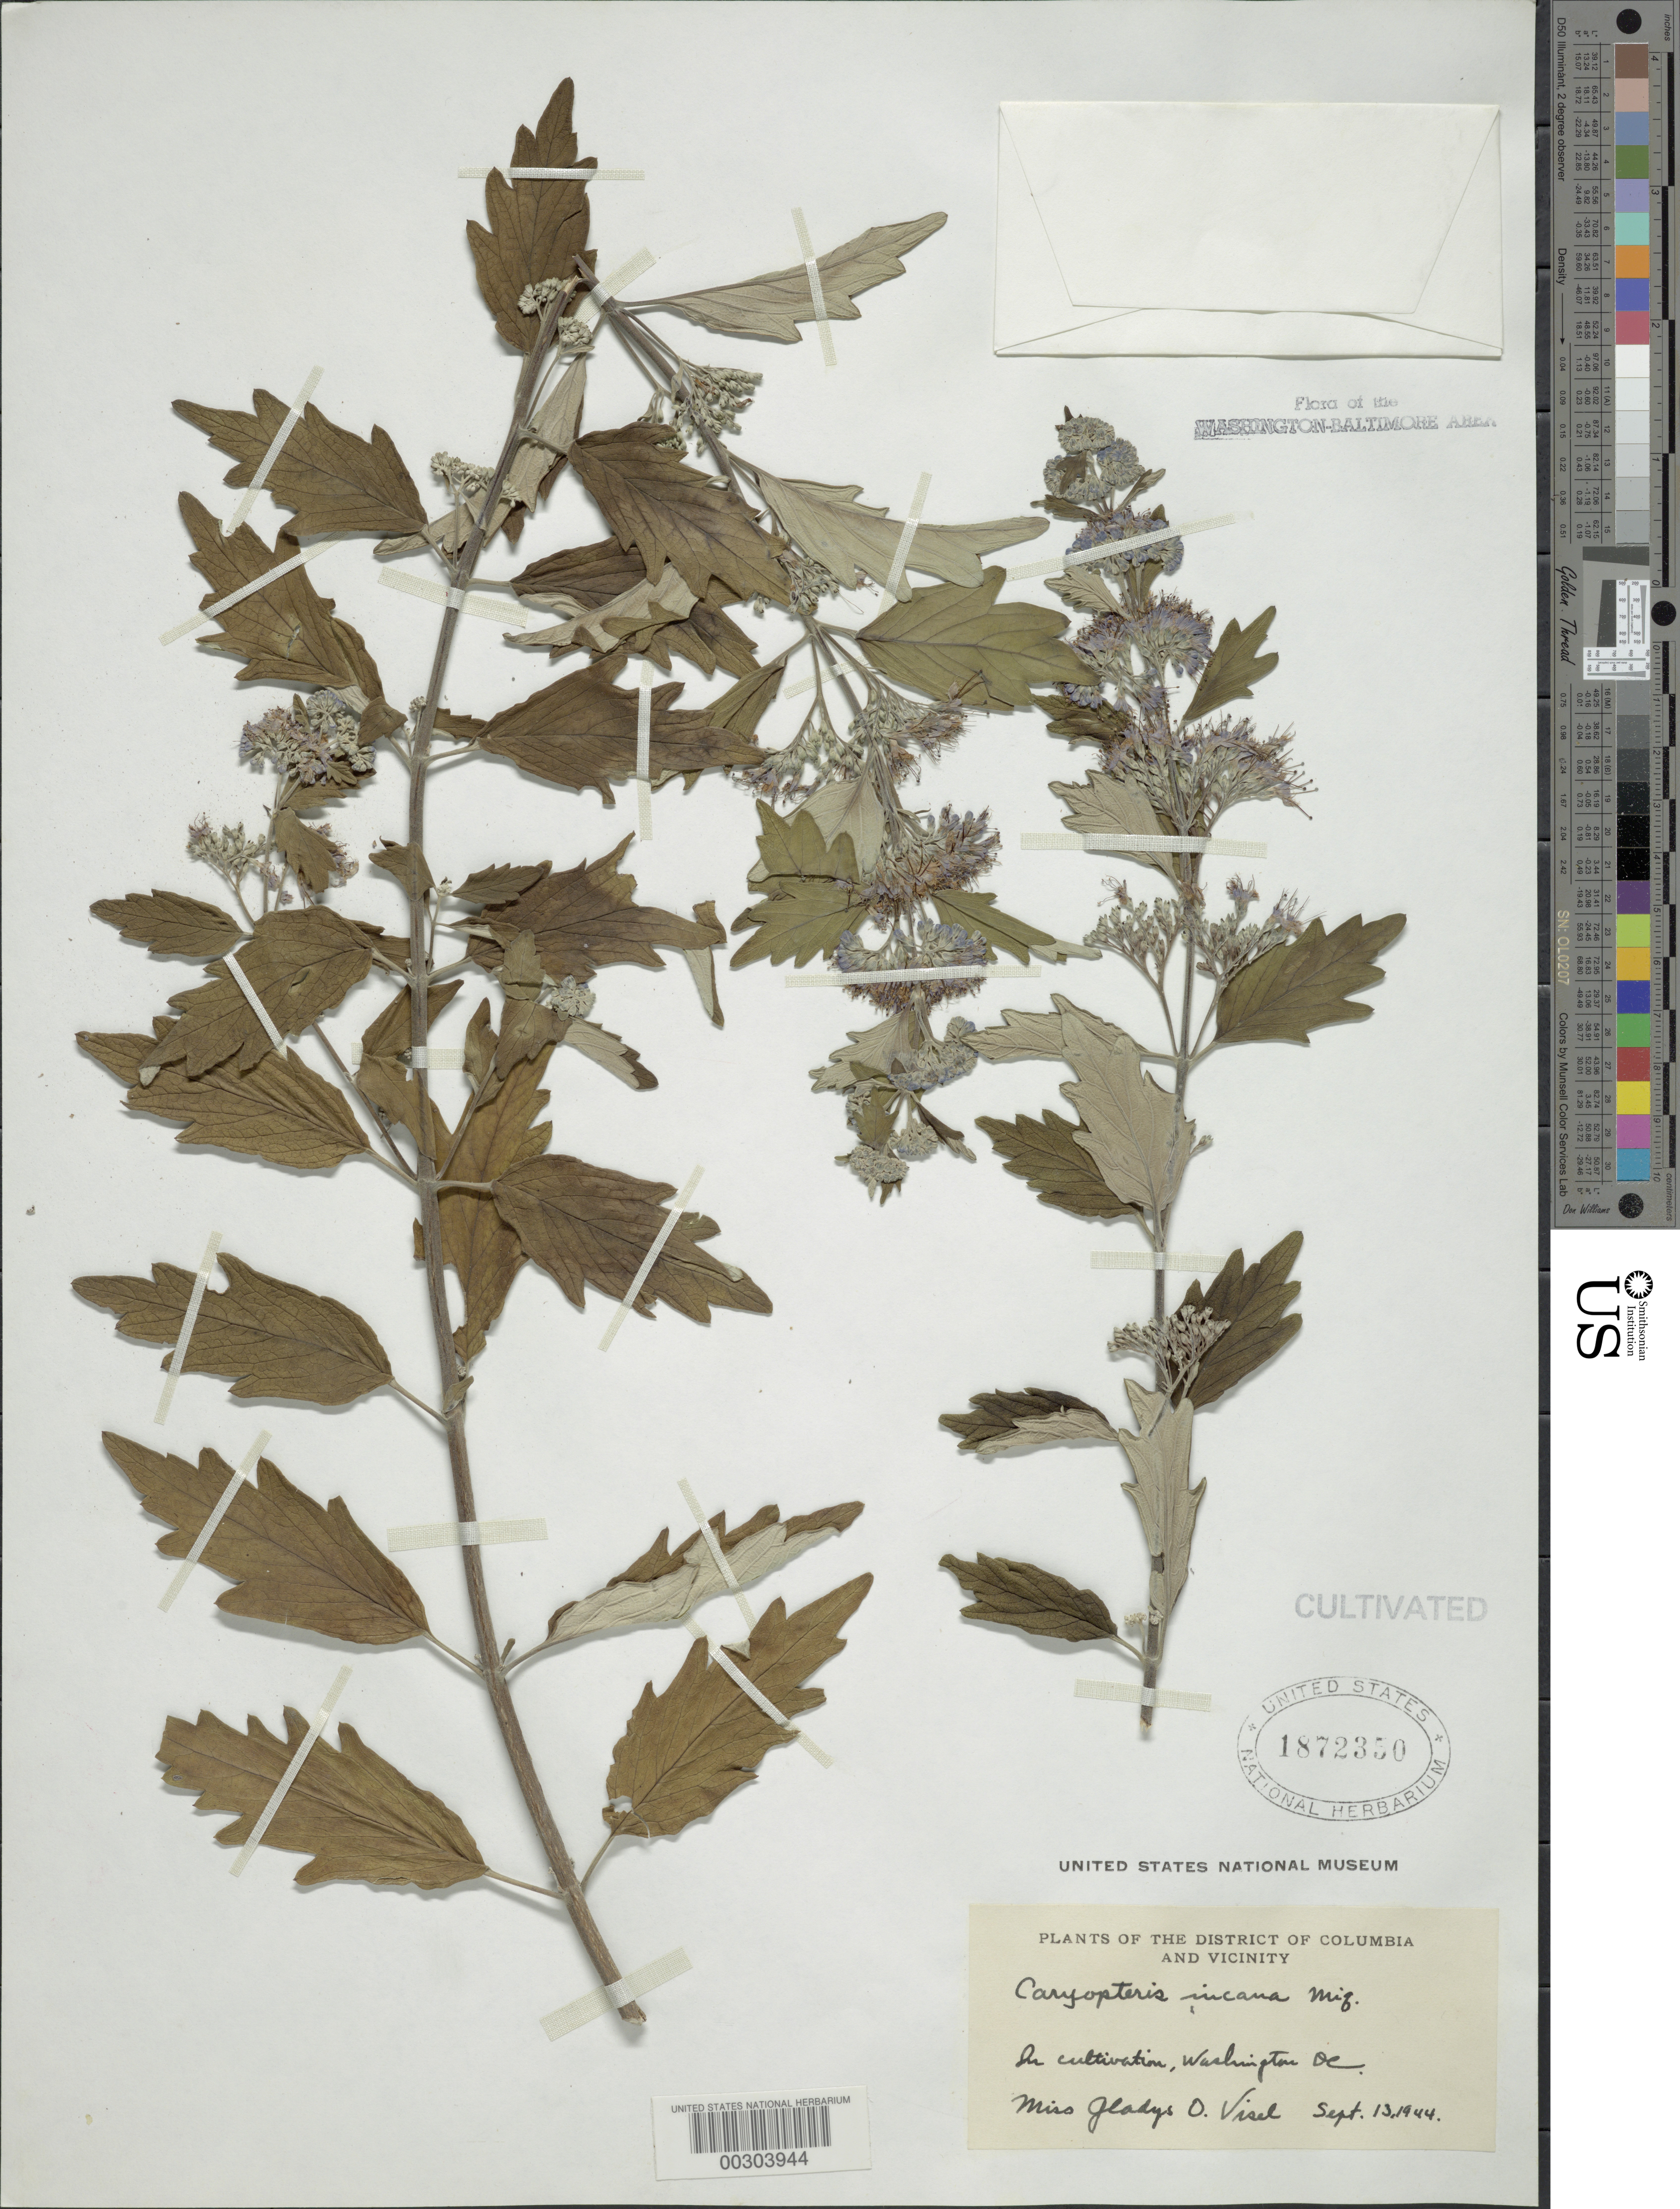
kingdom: Plantae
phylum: Tracheophyta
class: Magnoliopsida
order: Lamiales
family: Lamiaceae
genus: Caryopteris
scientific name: Caryopteris incana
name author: (Thunb. ex Houtt.) Miq.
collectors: G. Visel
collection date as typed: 13 Sep 1944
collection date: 1944-09-13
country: United States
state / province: District of Columbia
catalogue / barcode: US 1872350